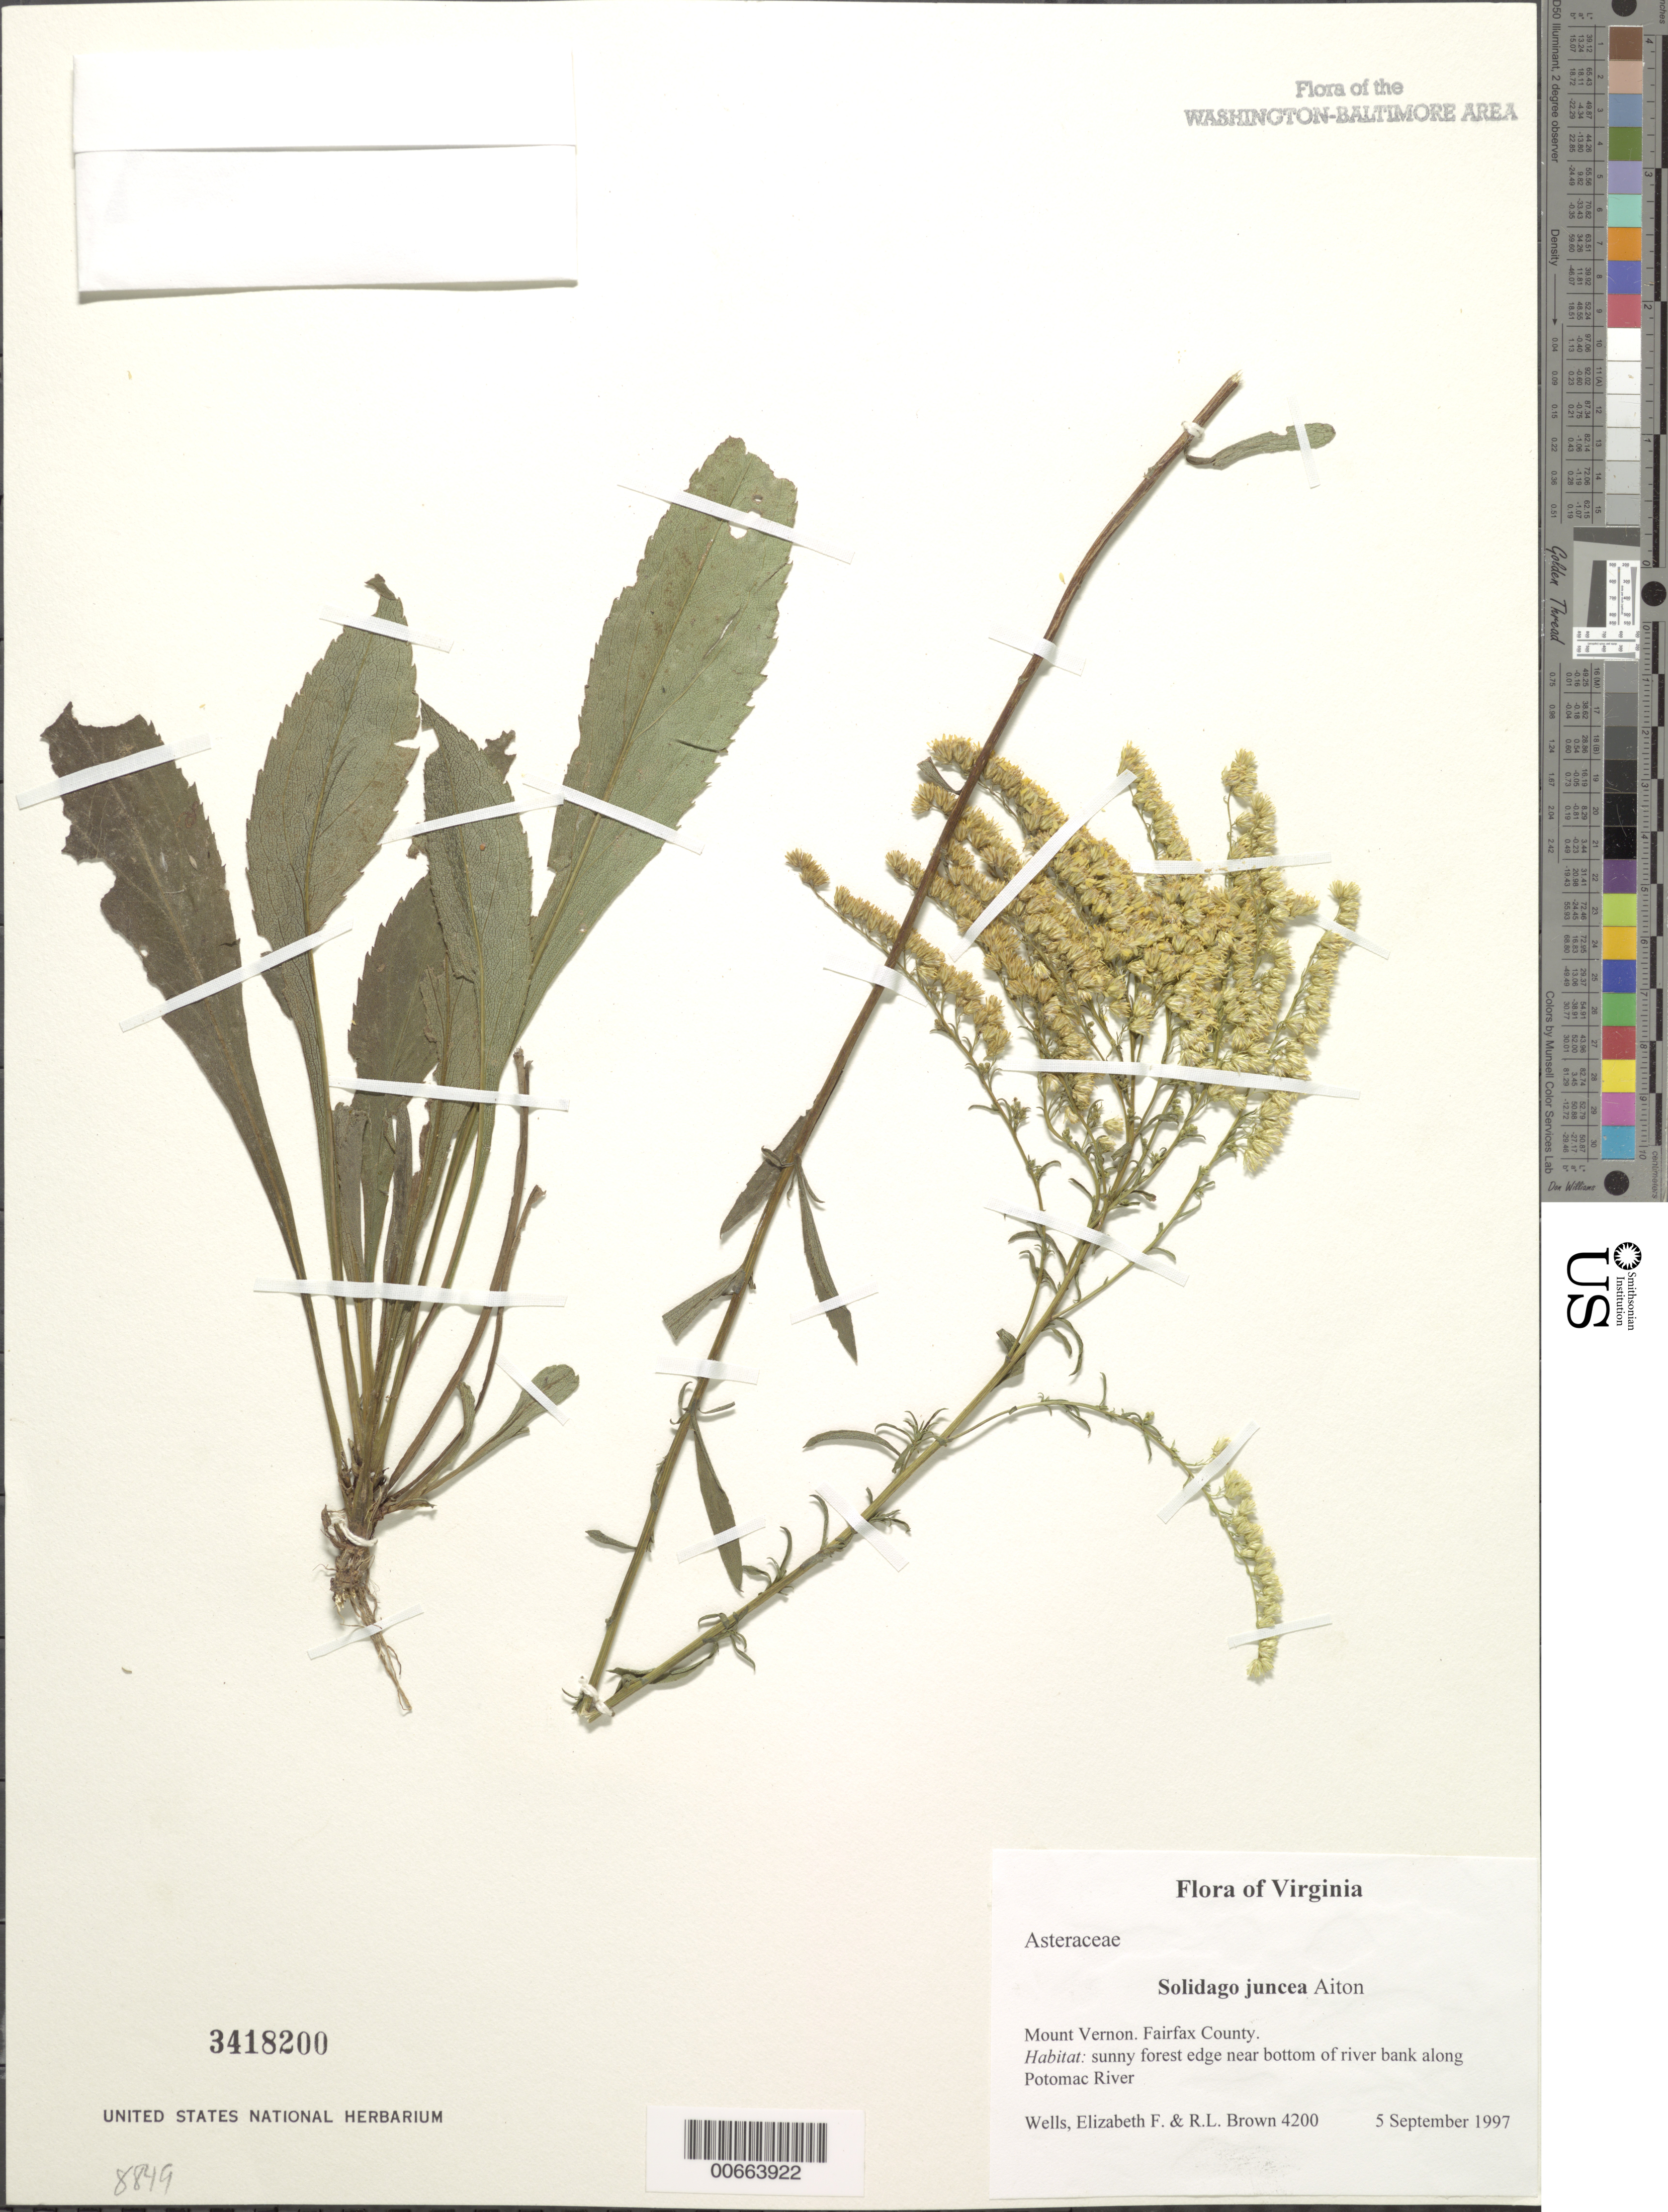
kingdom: Plantae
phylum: Tracheophyta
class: Magnoliopsida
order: Asterales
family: Asteraceae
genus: Solidago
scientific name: Solidago juncea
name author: Aiton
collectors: E. F. Wells & R. L. Brown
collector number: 4200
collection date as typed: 05 Sep 1997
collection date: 1997-09-05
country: United States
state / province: Virginia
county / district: Fairfax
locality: Mount Vernon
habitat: sunny forest edge near bottom of river bank along Potomac River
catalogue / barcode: US 3418200